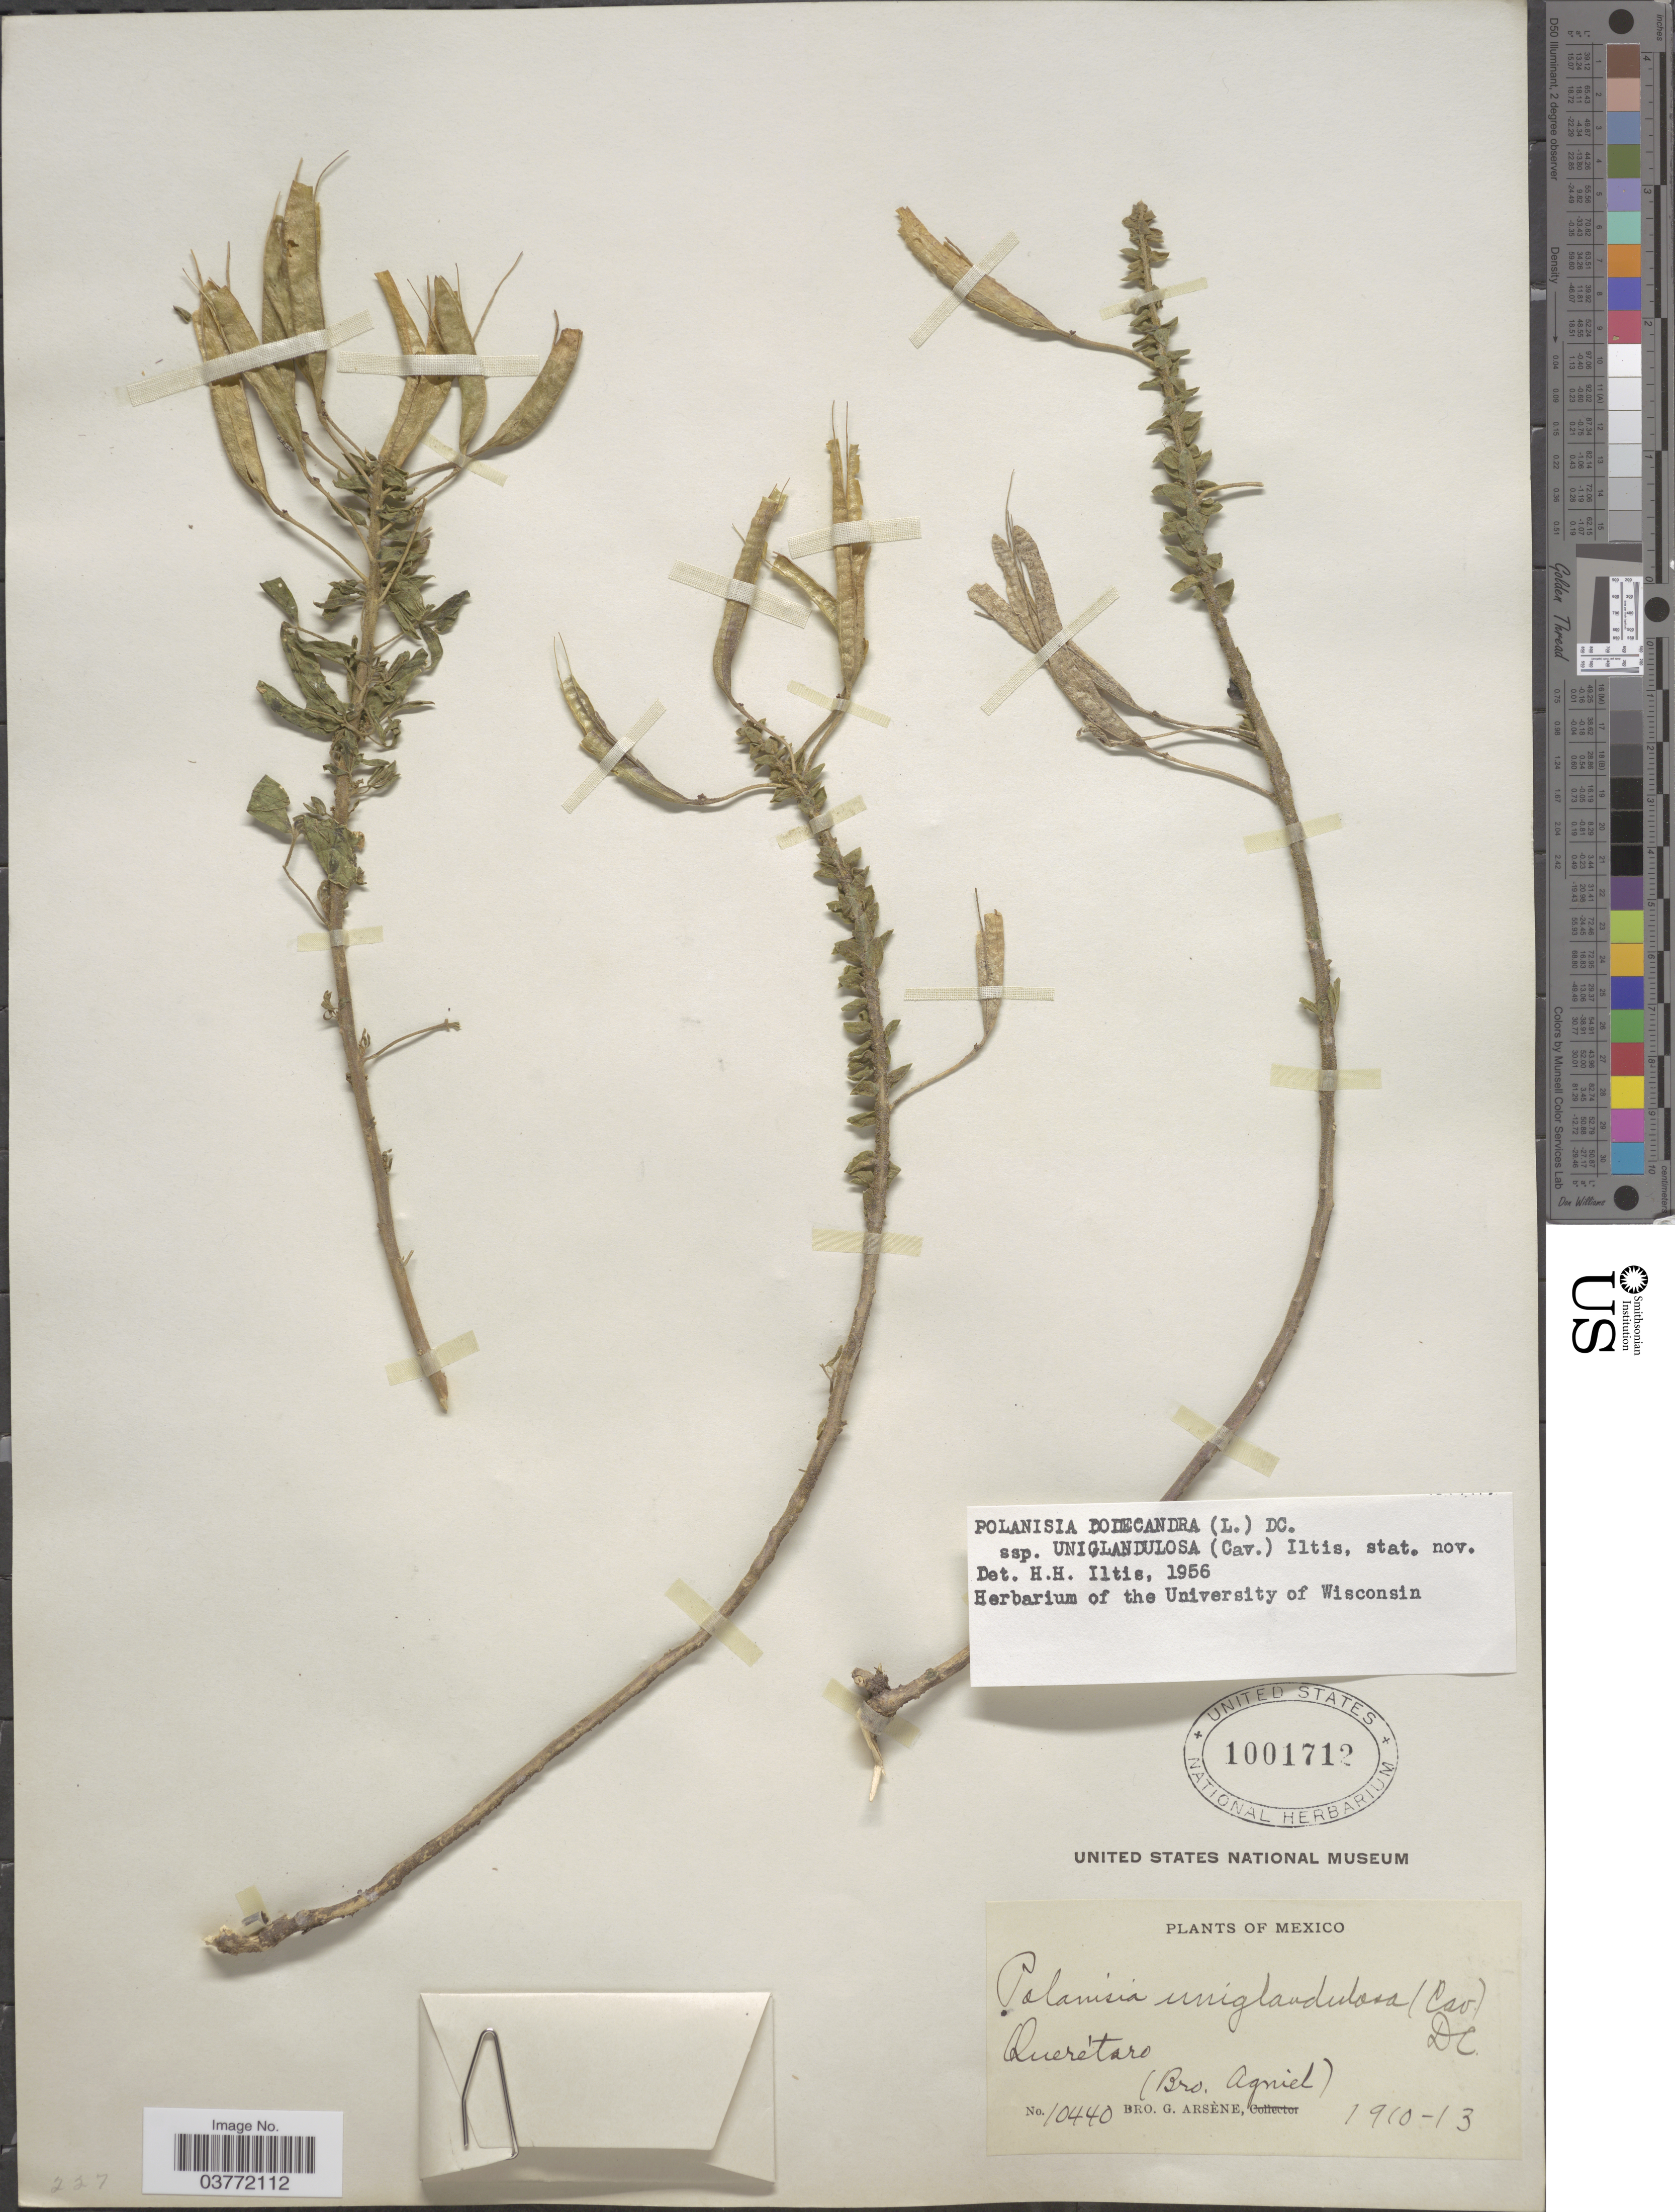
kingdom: Plantae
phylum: Tracheophyta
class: Magnoliopsida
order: Brassicales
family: Cleomaceae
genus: Polanisia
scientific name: Polanisia uniglandulosa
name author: (Cav.) DC.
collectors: Bro. G. Arsène & Bro. Agniel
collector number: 10440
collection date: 1910/1913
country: Mexico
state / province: Querétaro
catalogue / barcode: US 1001712